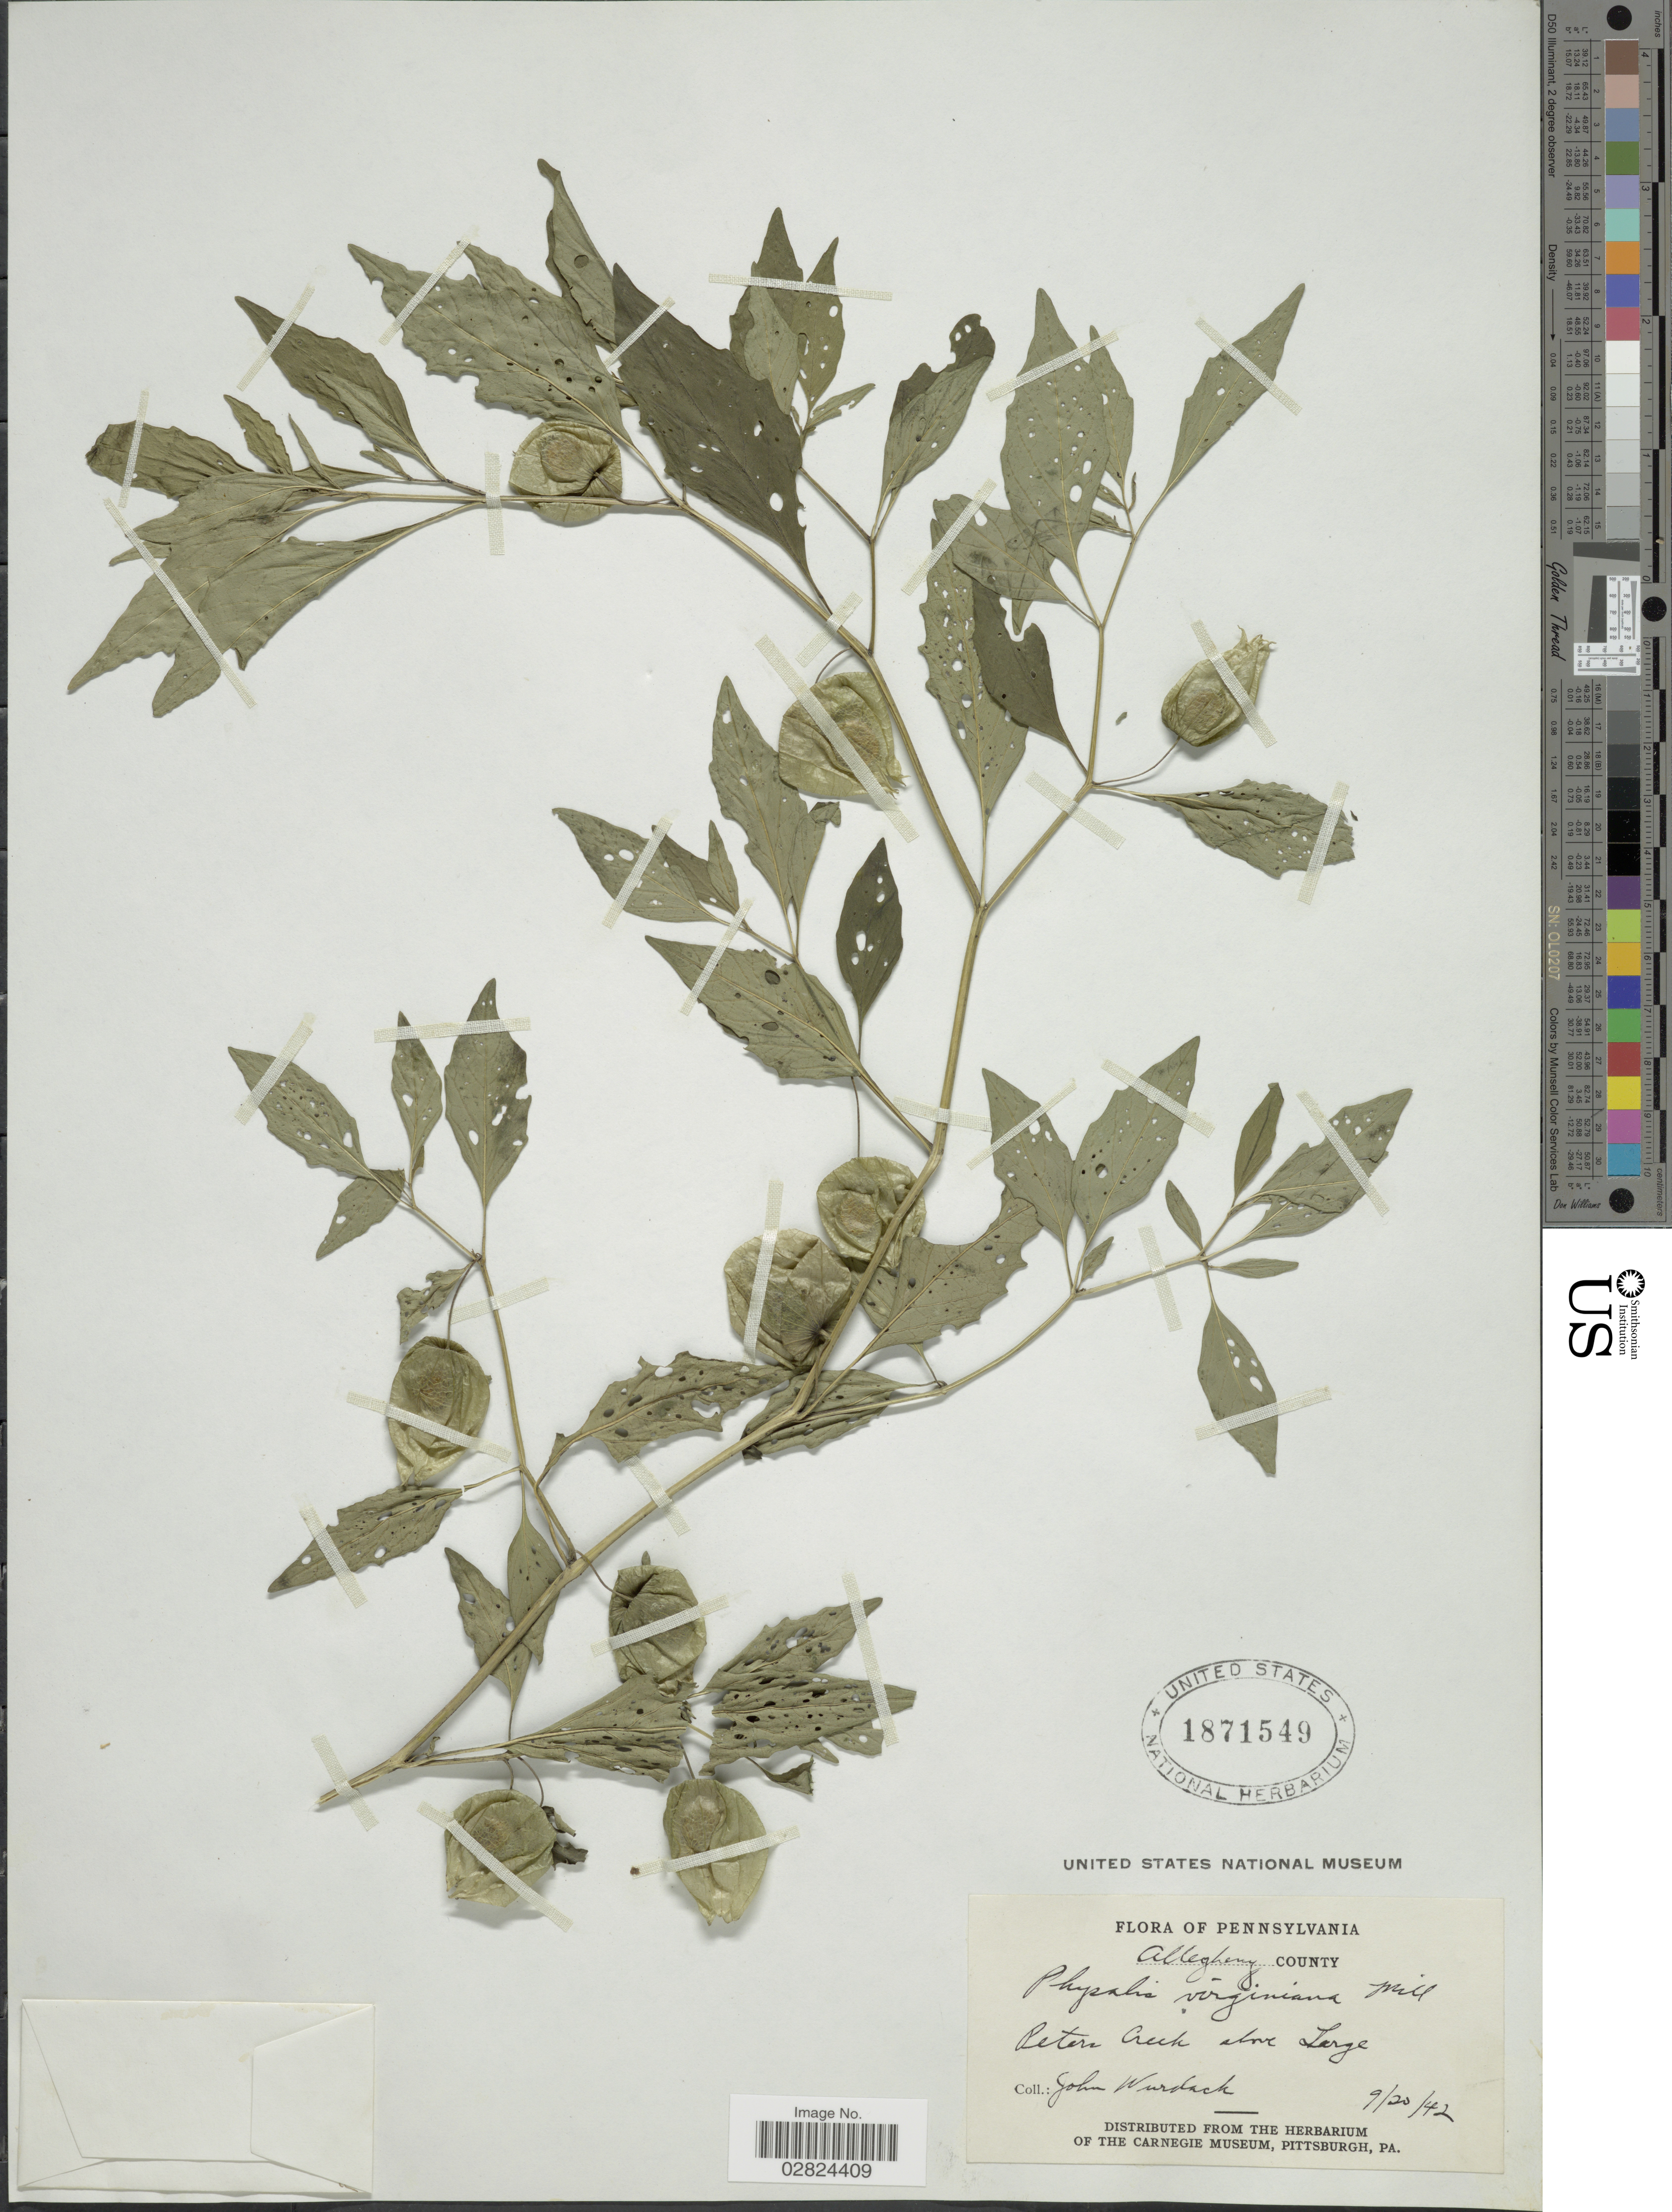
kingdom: Plantae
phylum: Tracheophyta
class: Magnoliopsida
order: Solanales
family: Solanaceae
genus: Physalis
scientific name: Physalis virginiana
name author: Mill.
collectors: J. J. Wurdack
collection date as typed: Transcribed d/m/y: 20/9/42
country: United States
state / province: Pennsylvania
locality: Allegheny County, Peters Creek above Large.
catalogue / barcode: US 1871549